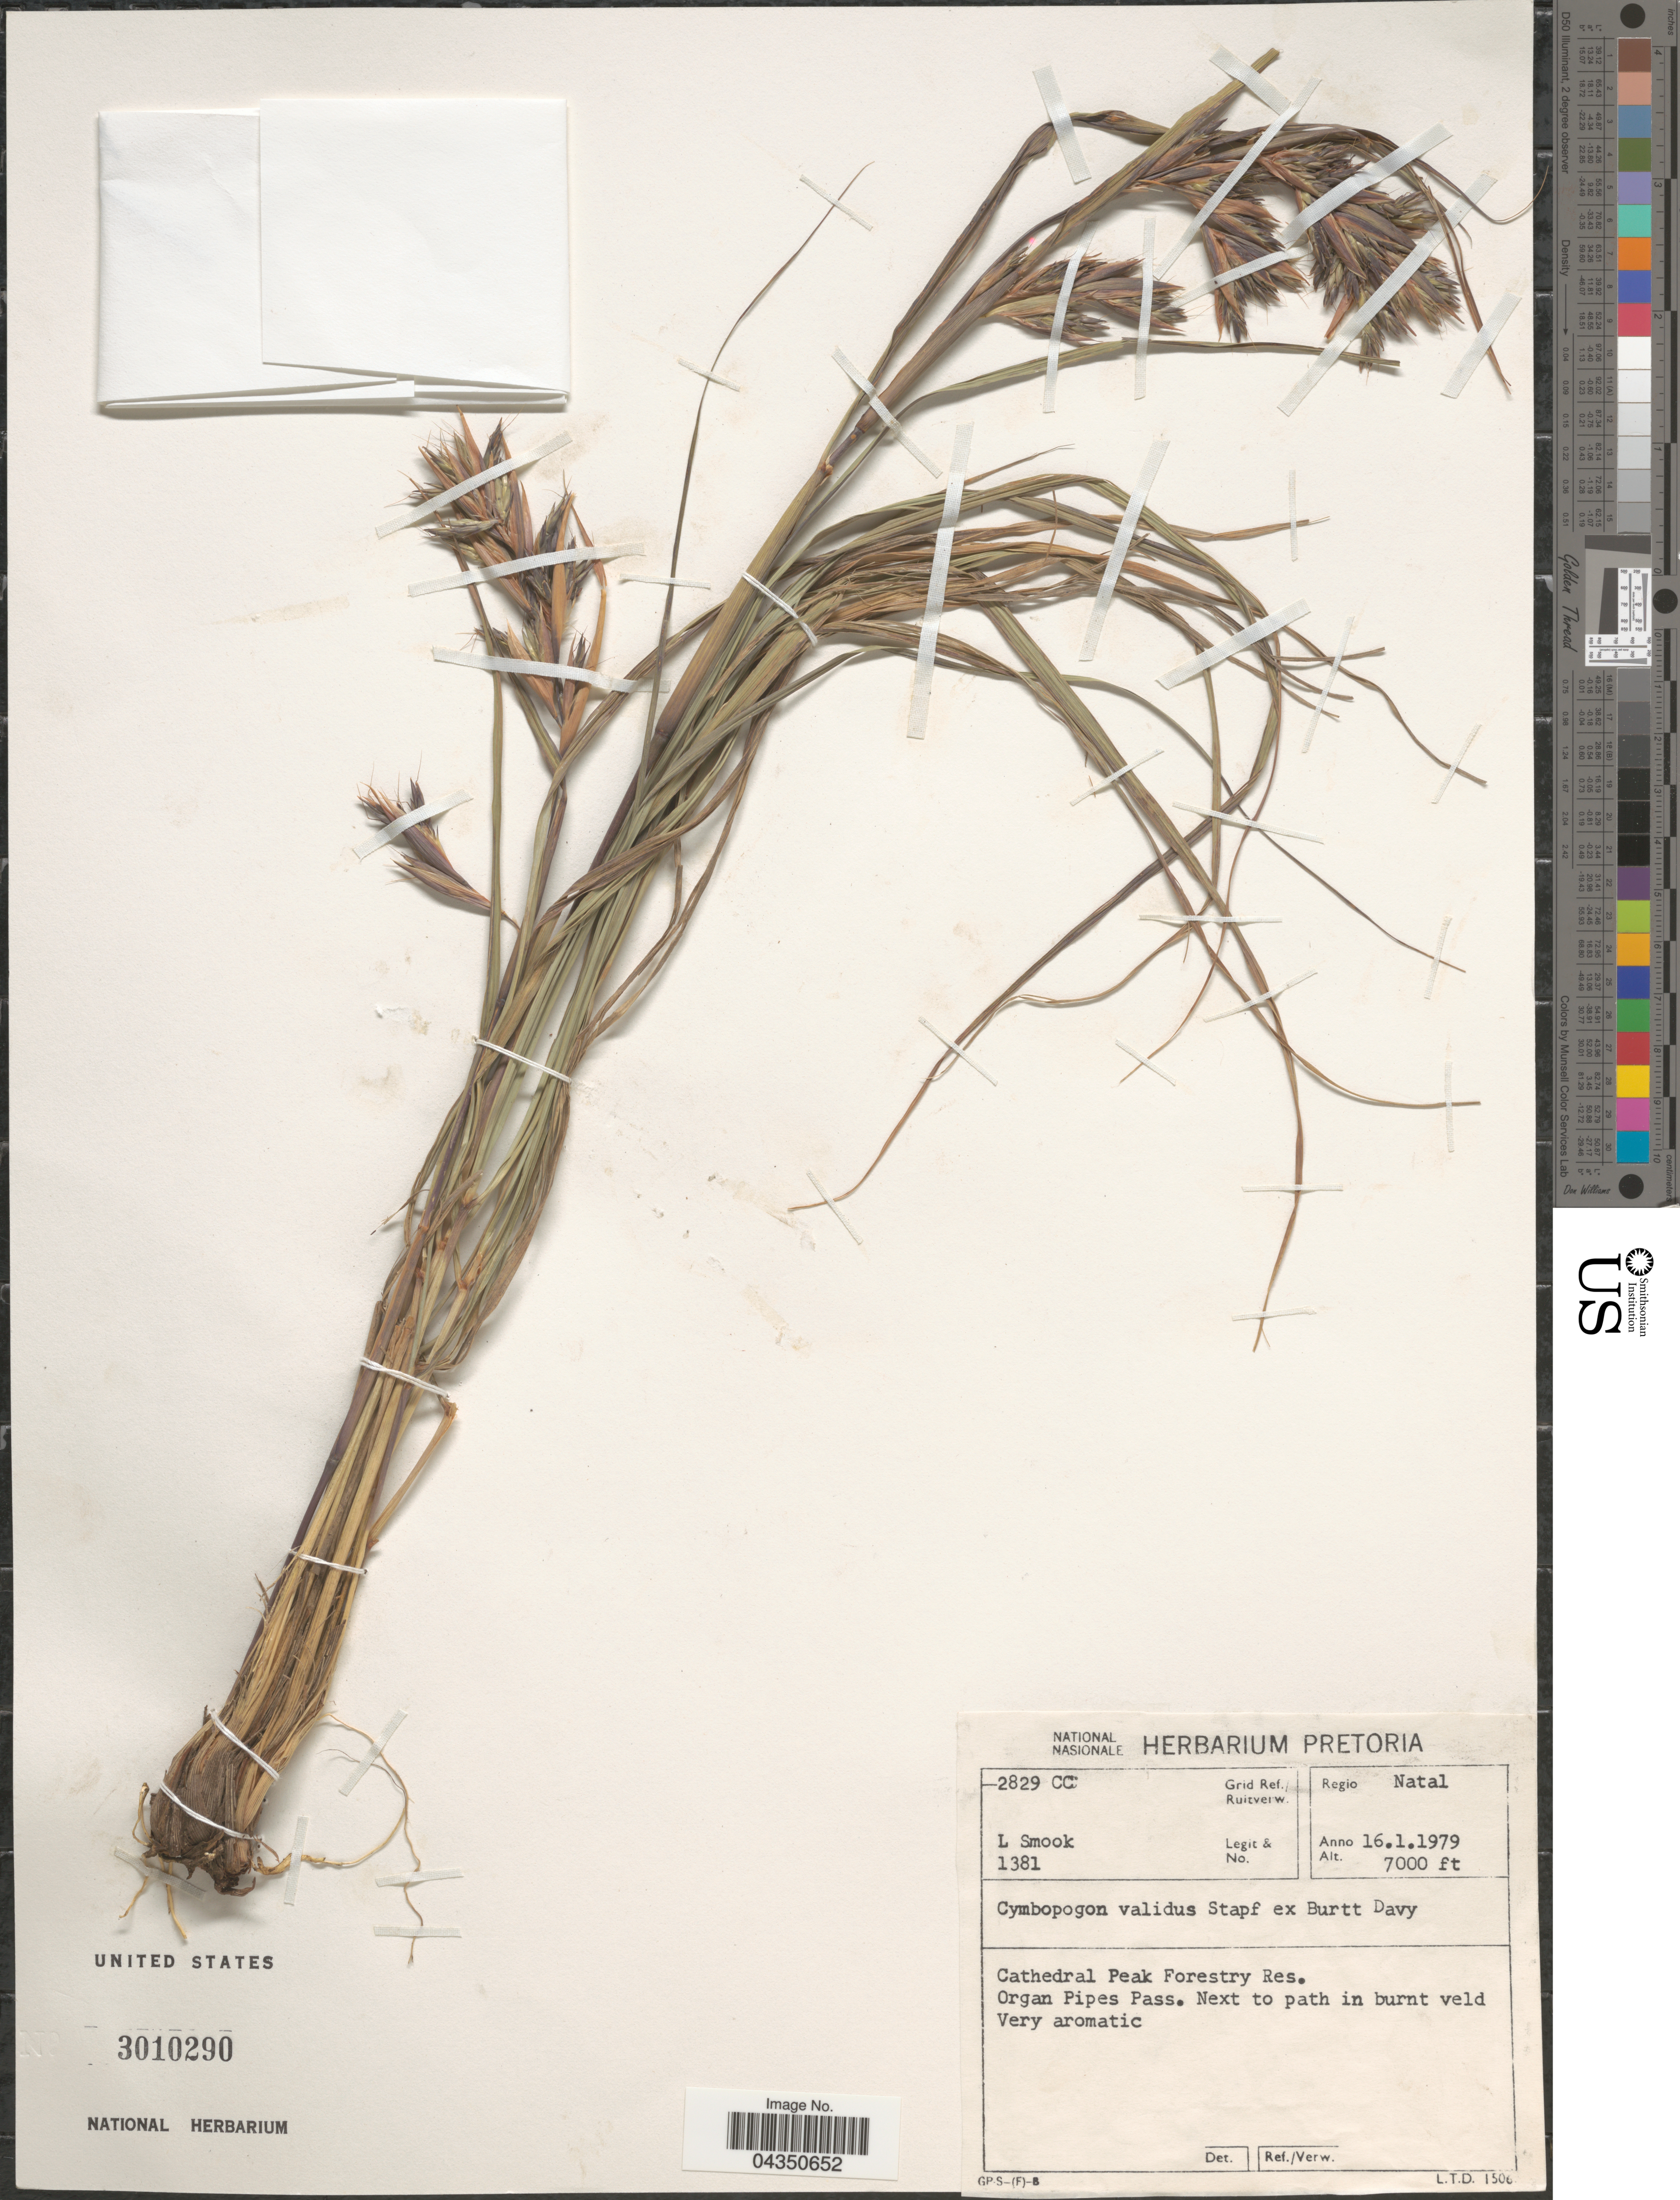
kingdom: Plantae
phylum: Tracheophyta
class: Liliopsida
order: Poales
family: Poaceae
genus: Cymbopogon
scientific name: Cymbopogon nardus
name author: (L.) Rendle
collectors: L. Smook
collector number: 1381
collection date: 1979-01-16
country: South Africa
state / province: KwaZulu-Natal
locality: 2829 CC Grid Ref./Ruitverw. Regio Natal. Cathedral Peak Forestry Res.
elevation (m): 2134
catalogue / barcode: US 3010290